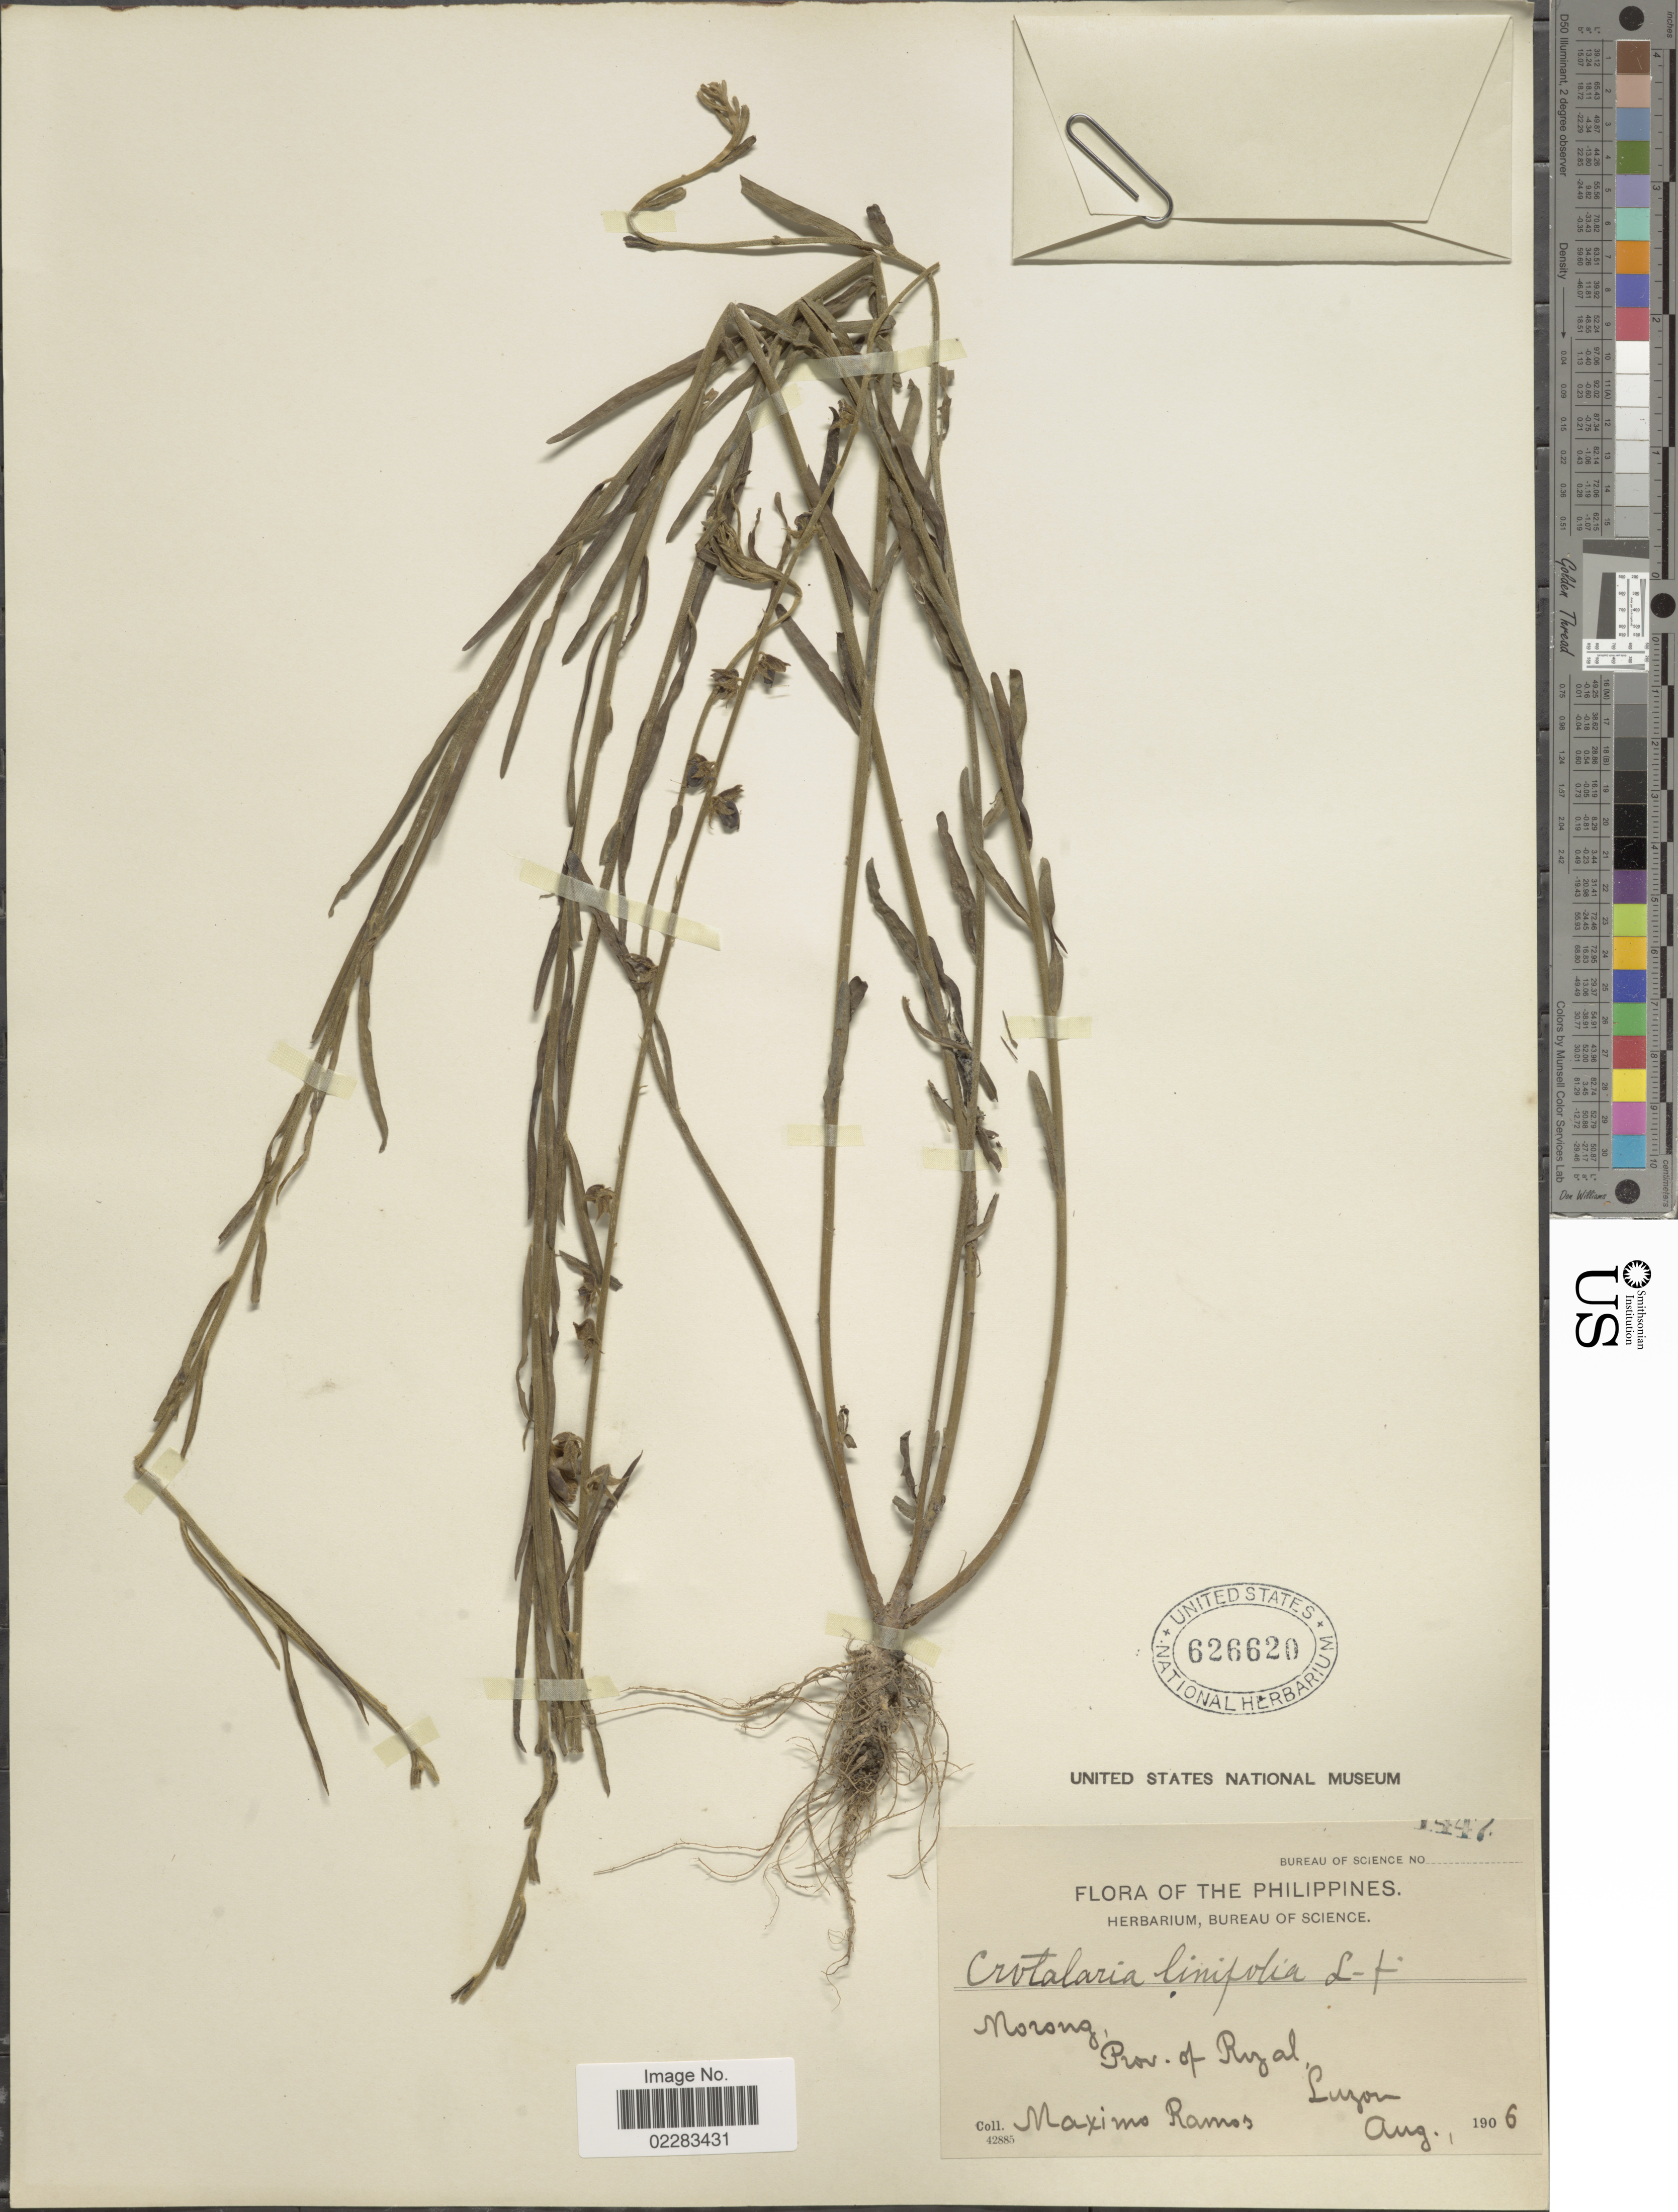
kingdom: Plantae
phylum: Tracheophyta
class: Magnoliopsida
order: Fabales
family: Fabaceae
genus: Crotalaria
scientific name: Crotalaria linifolia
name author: L. f.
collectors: M. Ramos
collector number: Bureau of Science 1447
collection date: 1906-08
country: Philippines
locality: Norong, Prov. of Rizal, Luzon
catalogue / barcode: US 626620